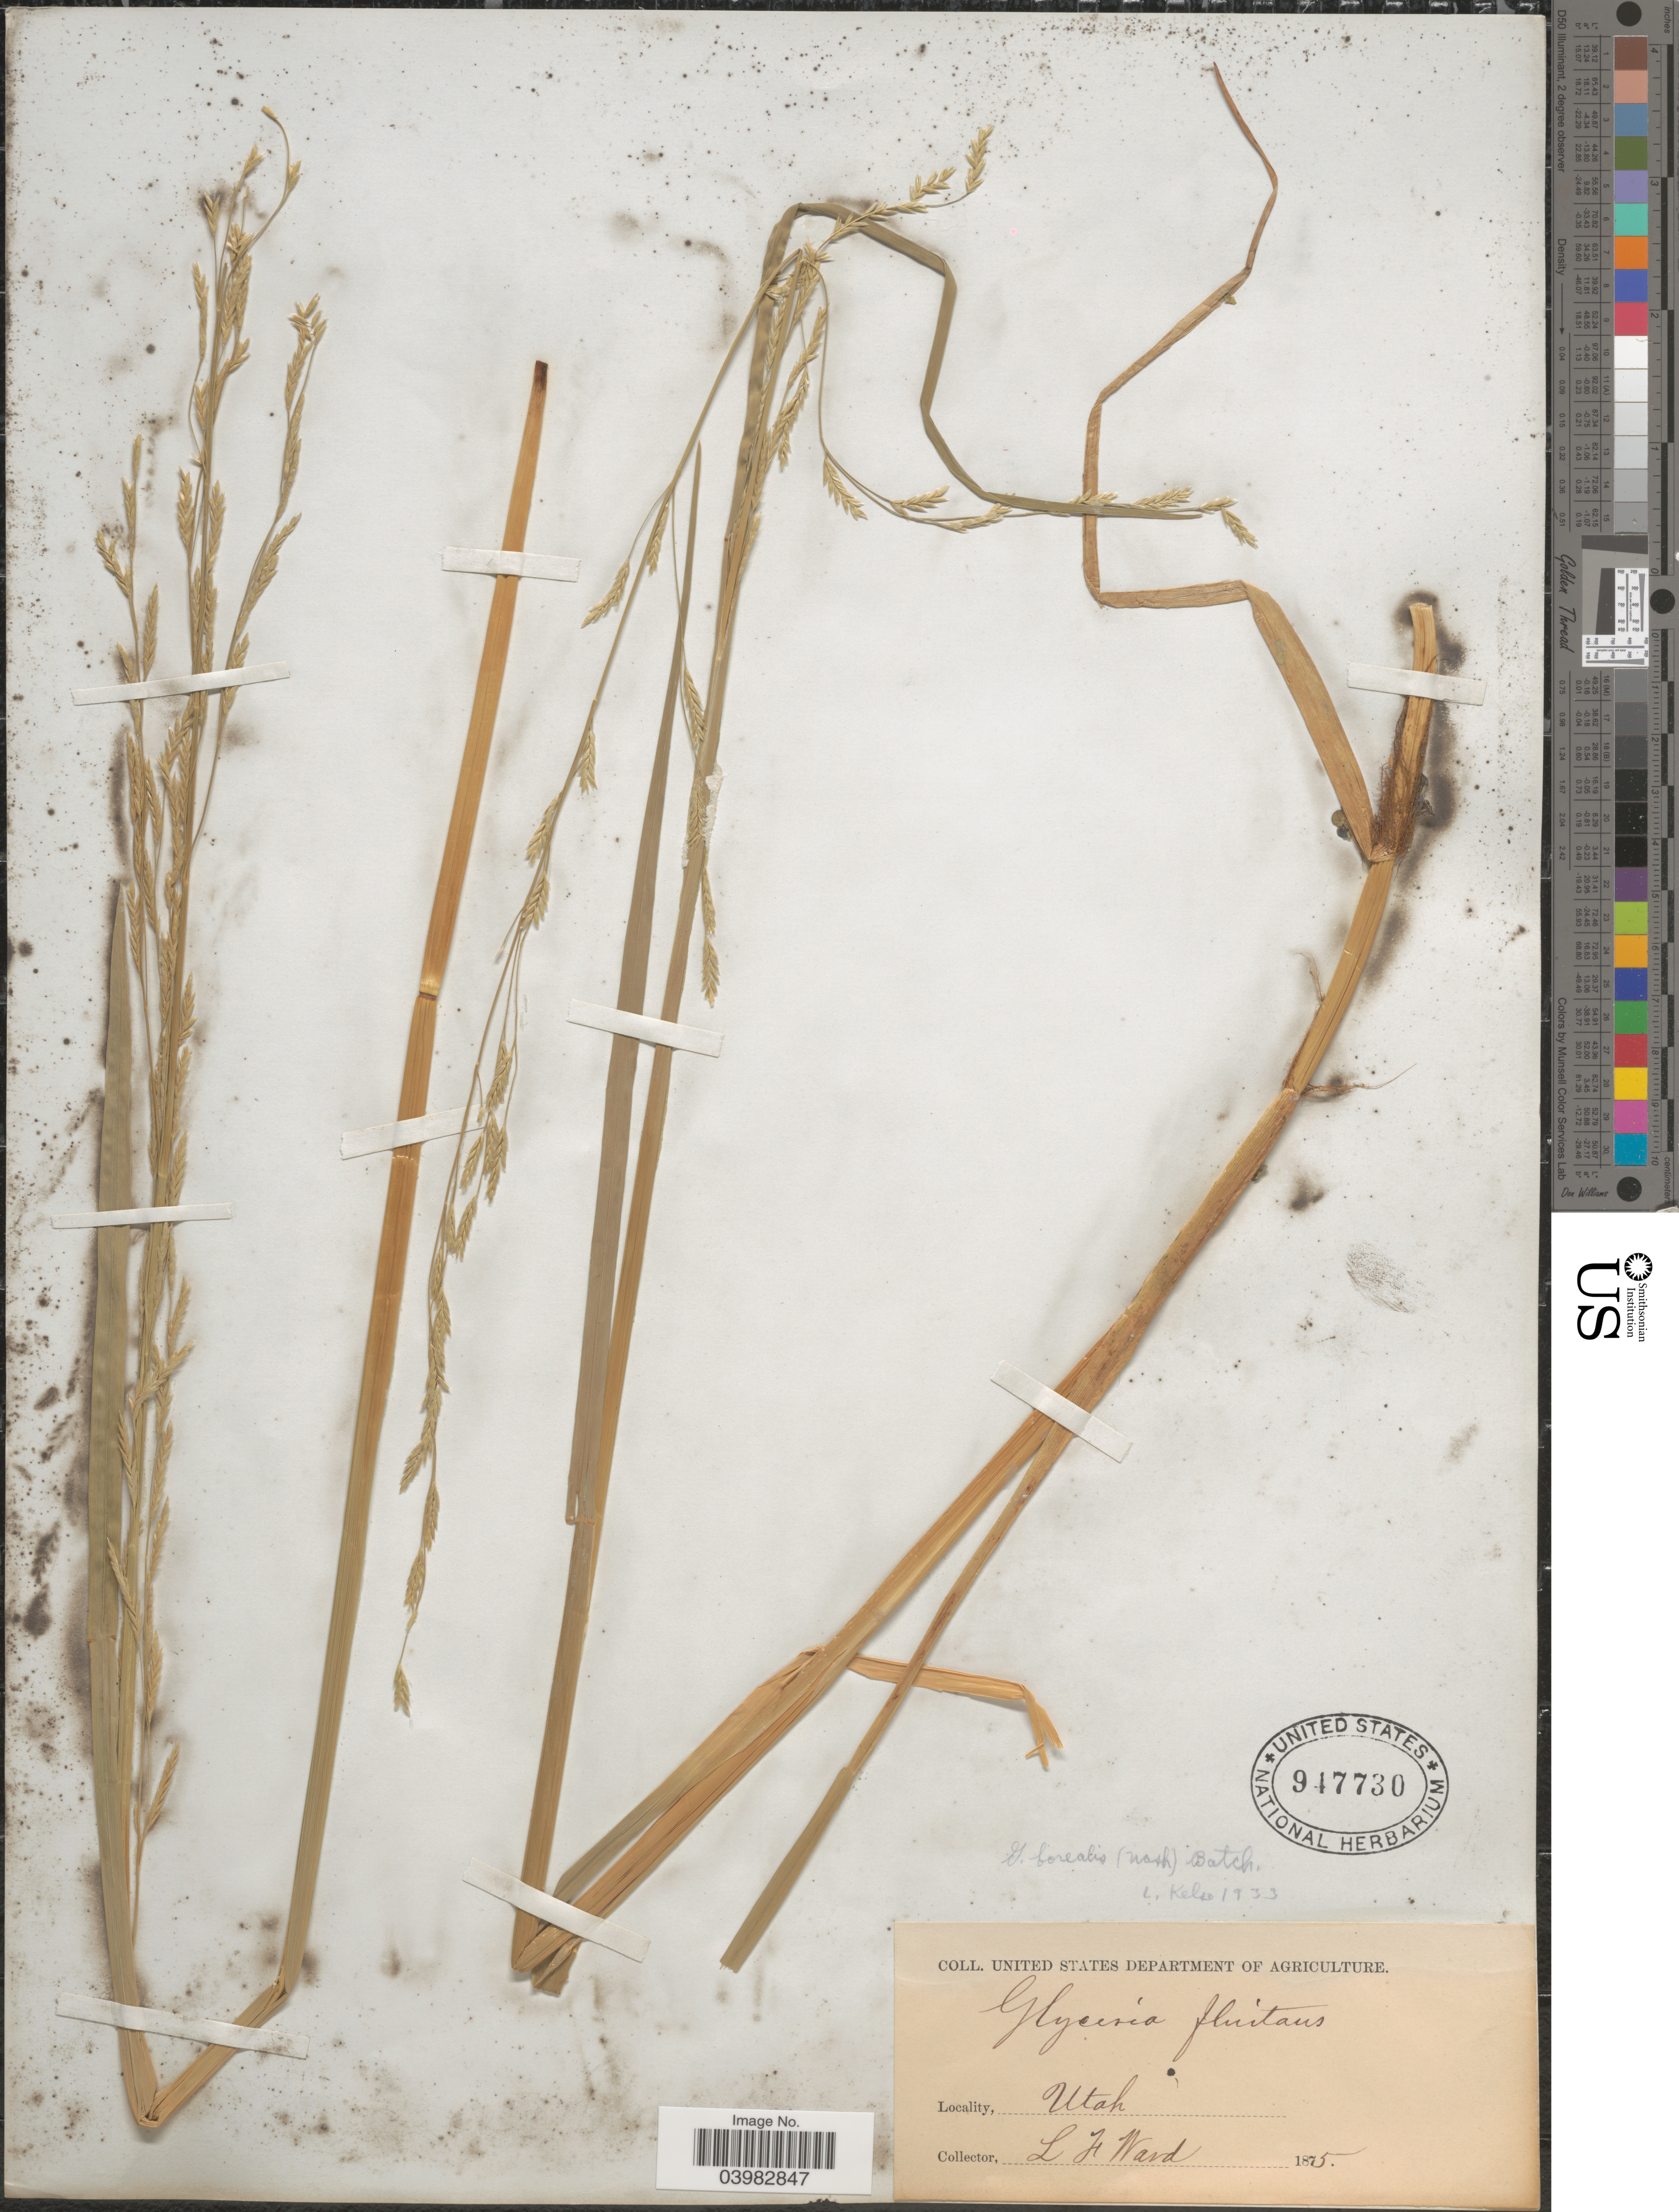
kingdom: Plantae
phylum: Tracheophyta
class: Liliopsida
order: Poales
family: Poaceae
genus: Glyceria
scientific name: Glyceria borealis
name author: (Nash) Batchelder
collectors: L. Ward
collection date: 1875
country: United States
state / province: Utah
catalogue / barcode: US 947730